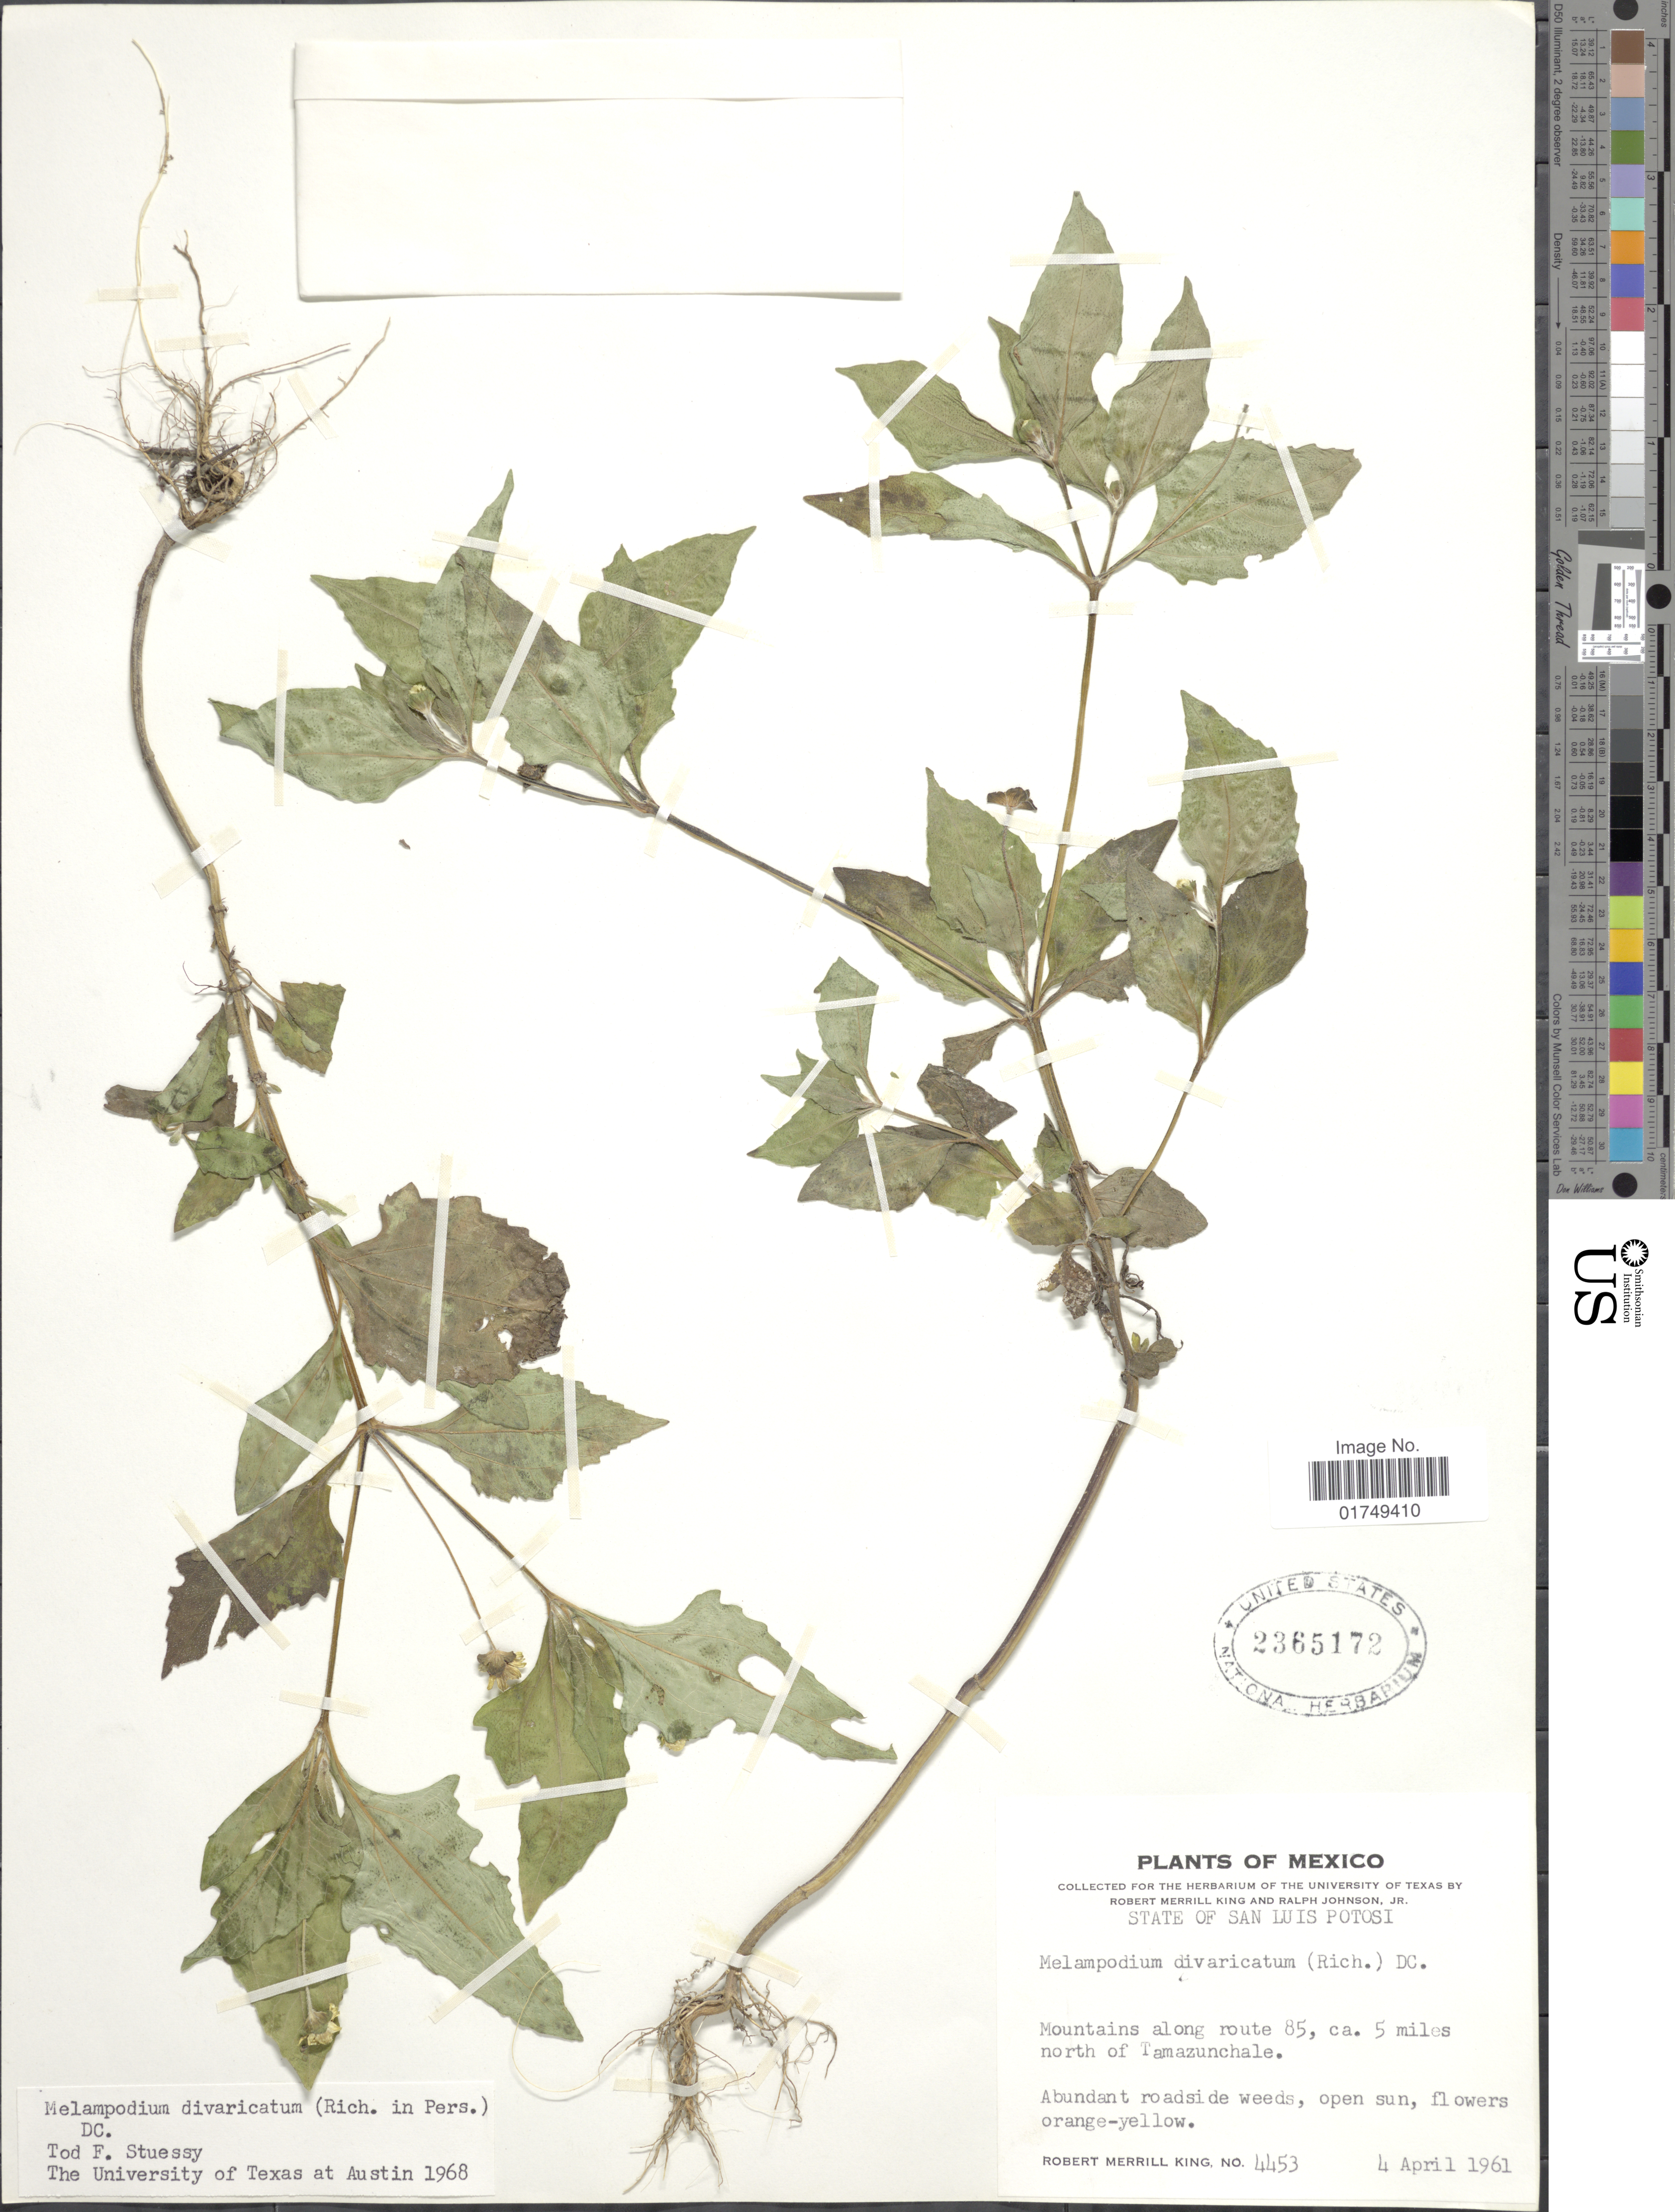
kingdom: Plantae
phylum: Tracheophyta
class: Magnoliopsida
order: Asterales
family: Asteraceae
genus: Melampodium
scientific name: Melampodium divaricatum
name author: (Rich.) DC.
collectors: R. M. King & R. Johnson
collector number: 4453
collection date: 1961-04-04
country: Mexico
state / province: San Luis Potosí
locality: Mountains along route 85, ca. 5 miles north of Tamazunchale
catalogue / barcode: US 2365172